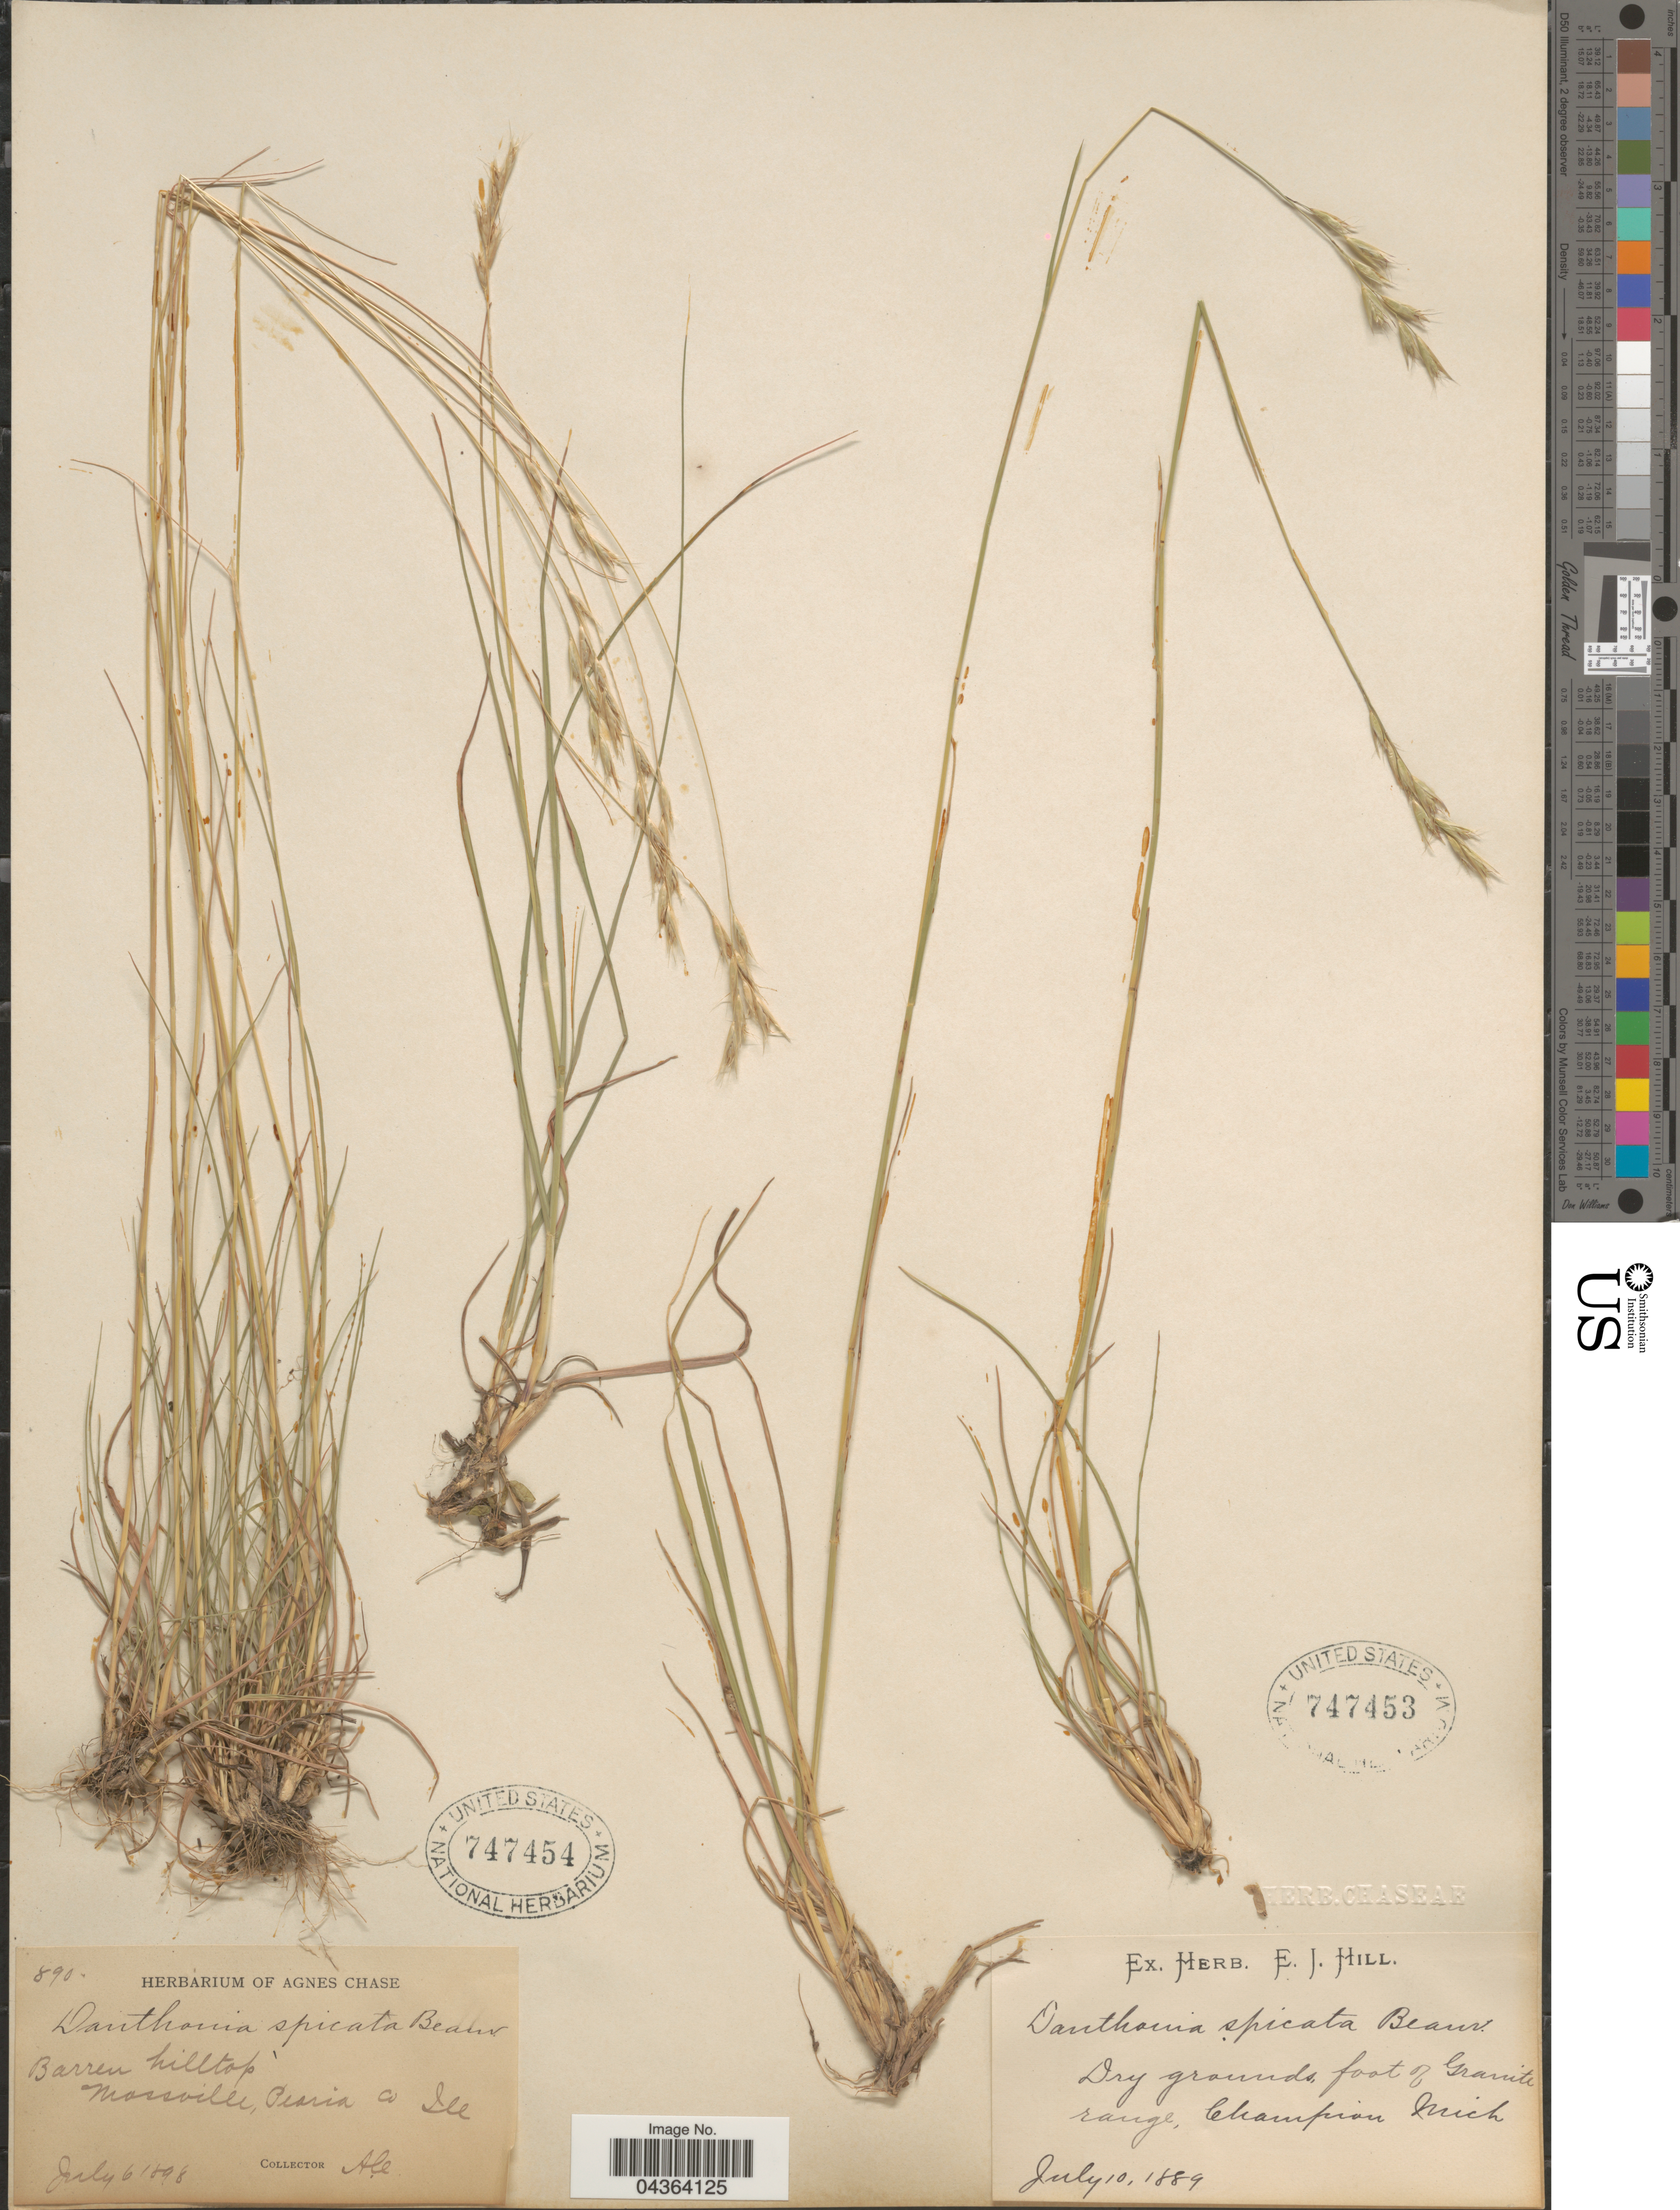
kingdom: Plantae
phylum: Tracheophyta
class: Liliopsida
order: Poales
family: Poaceae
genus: Danthonia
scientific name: Danthonia spicata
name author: (L.) P. Beauv. ex Roem. & Schult.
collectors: A. Chase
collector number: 890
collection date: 1898-07-06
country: United States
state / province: Illinois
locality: Barren hilltop Mossville, Peoria Co.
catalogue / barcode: US 747454